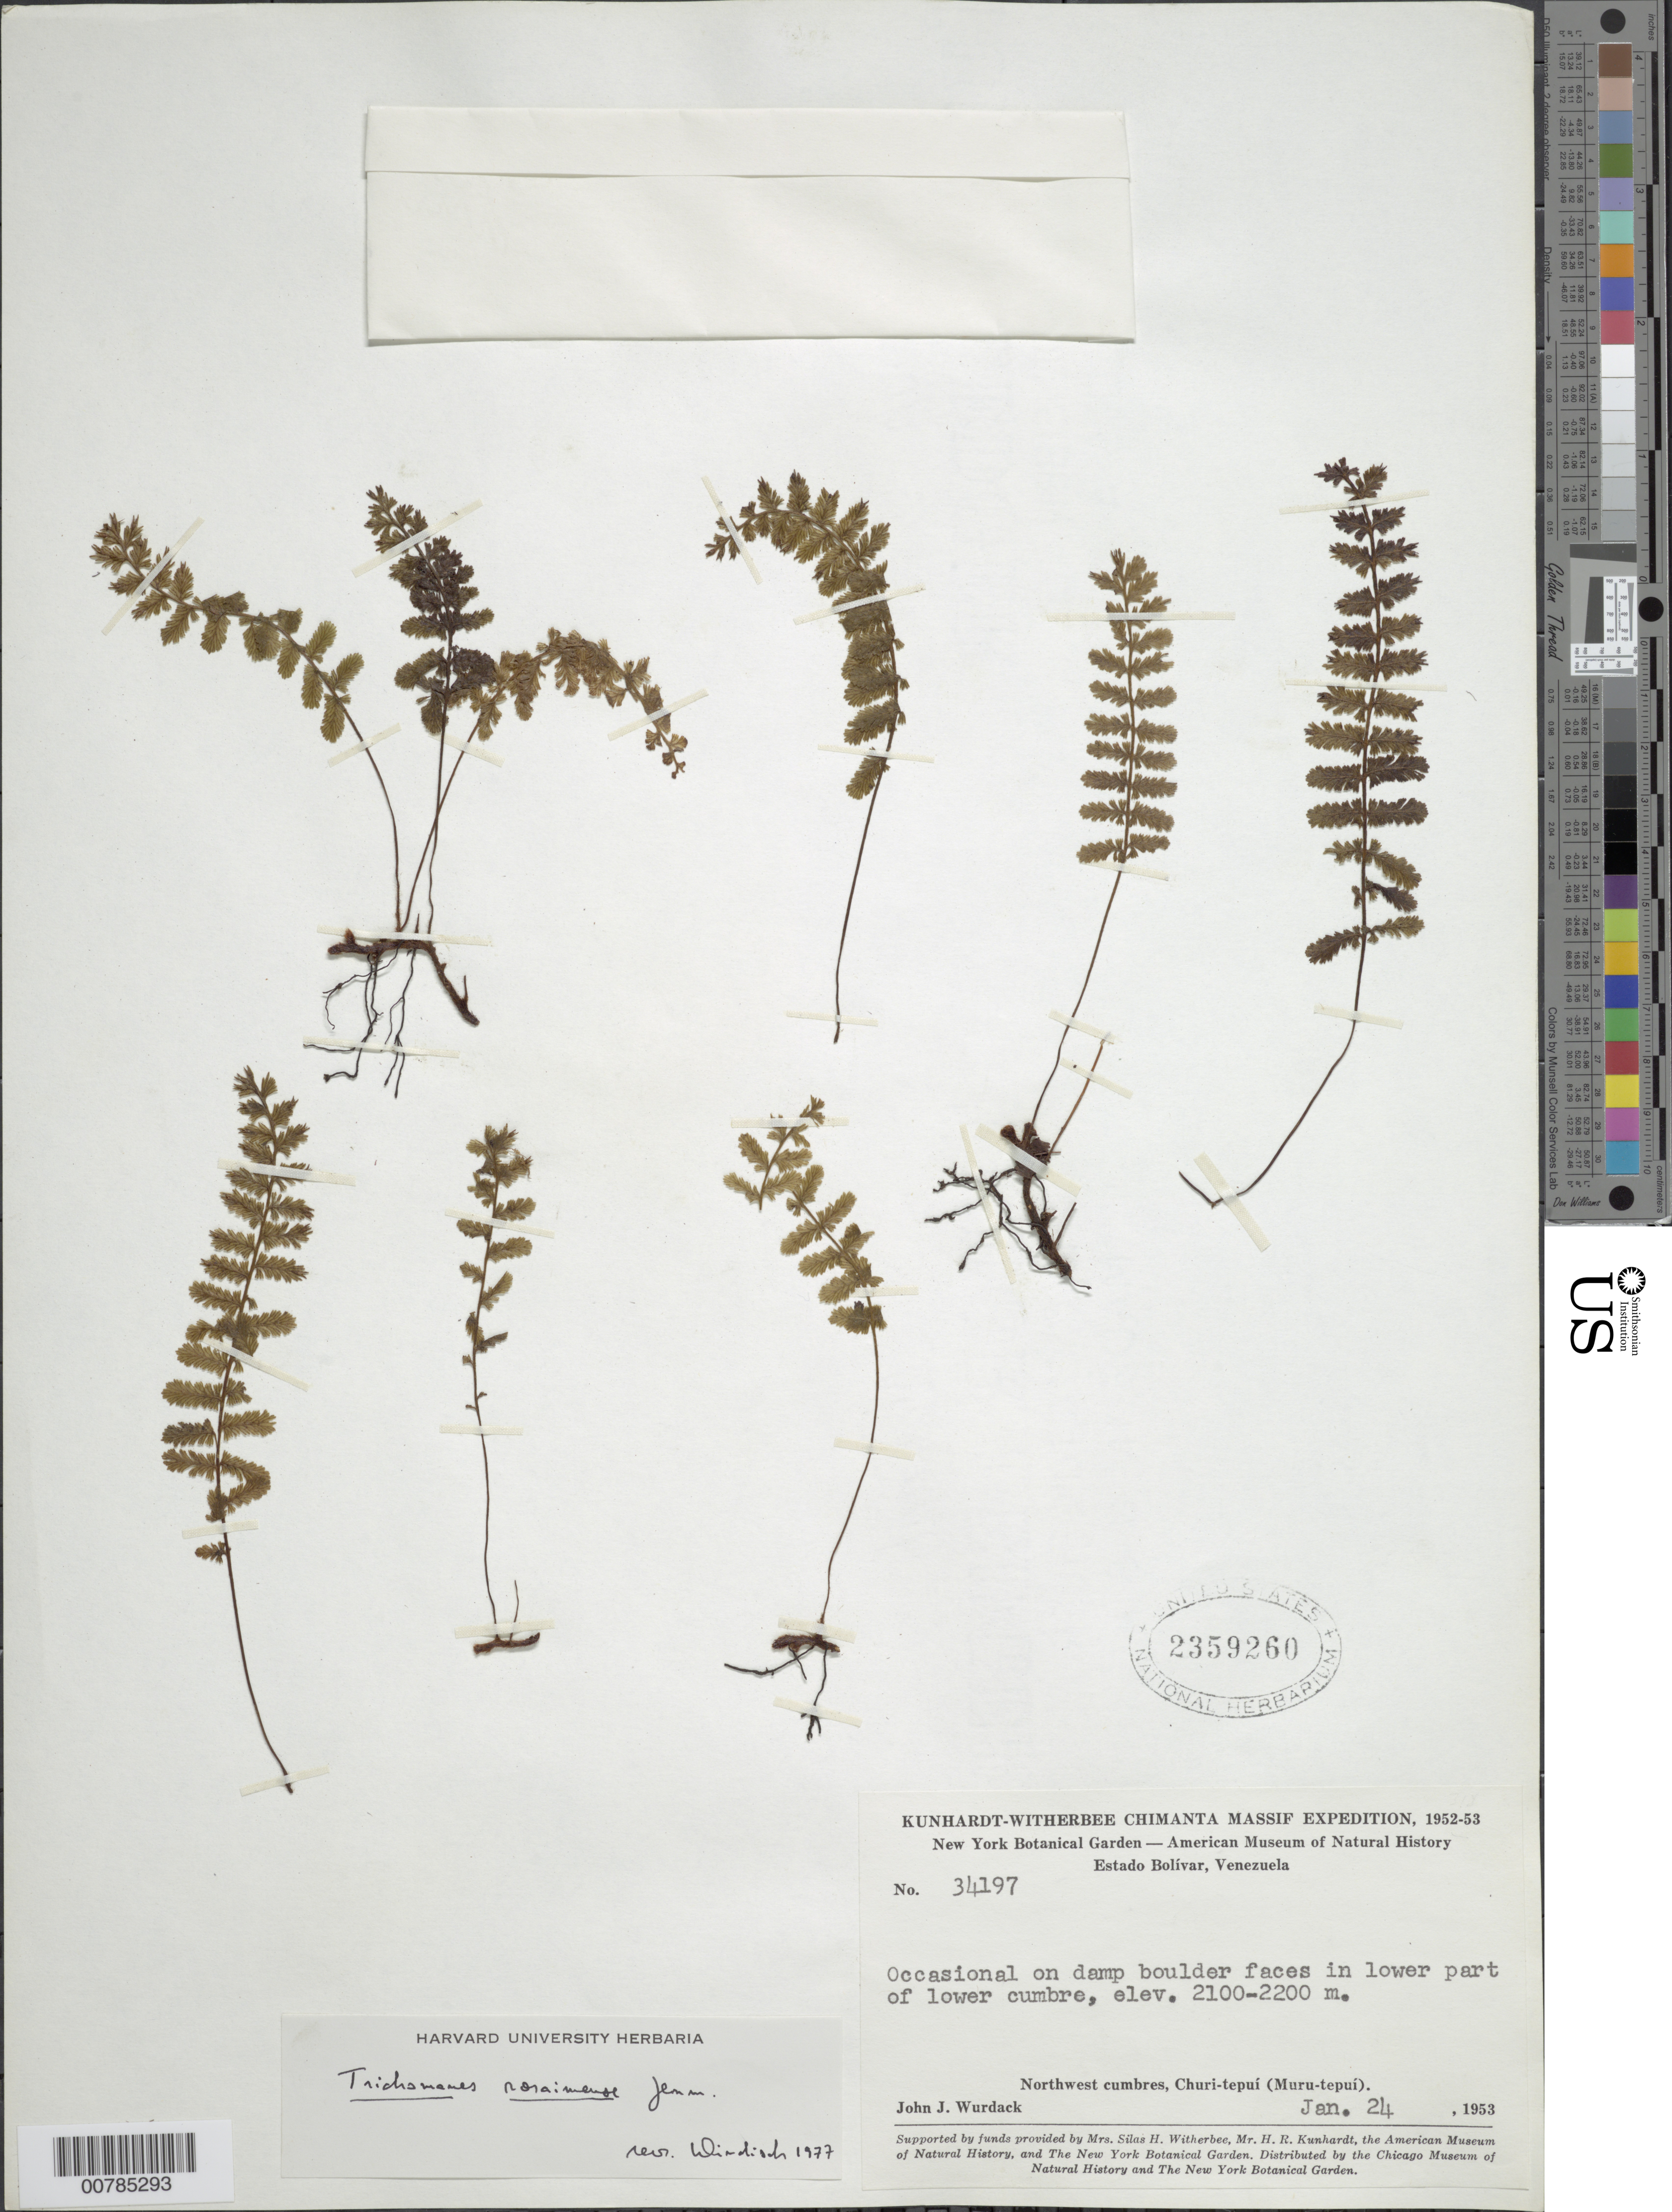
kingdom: Plantae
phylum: Tracheophyta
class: Polypodiopsida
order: Hymenophyllales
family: Hymenophyllaceae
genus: Trichomanes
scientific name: Trichomanes roraimense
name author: Jenman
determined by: Windisch, Paulo Guenter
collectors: J. J. Wurdack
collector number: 34197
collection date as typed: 24-Jan-53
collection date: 1953-01-24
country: Venezuela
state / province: Bolívar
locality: Churi-tepuí (Muru-tepuí)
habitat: Damp boulder faces in lower pare of lower cumbre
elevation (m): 2100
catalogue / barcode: US 2359260